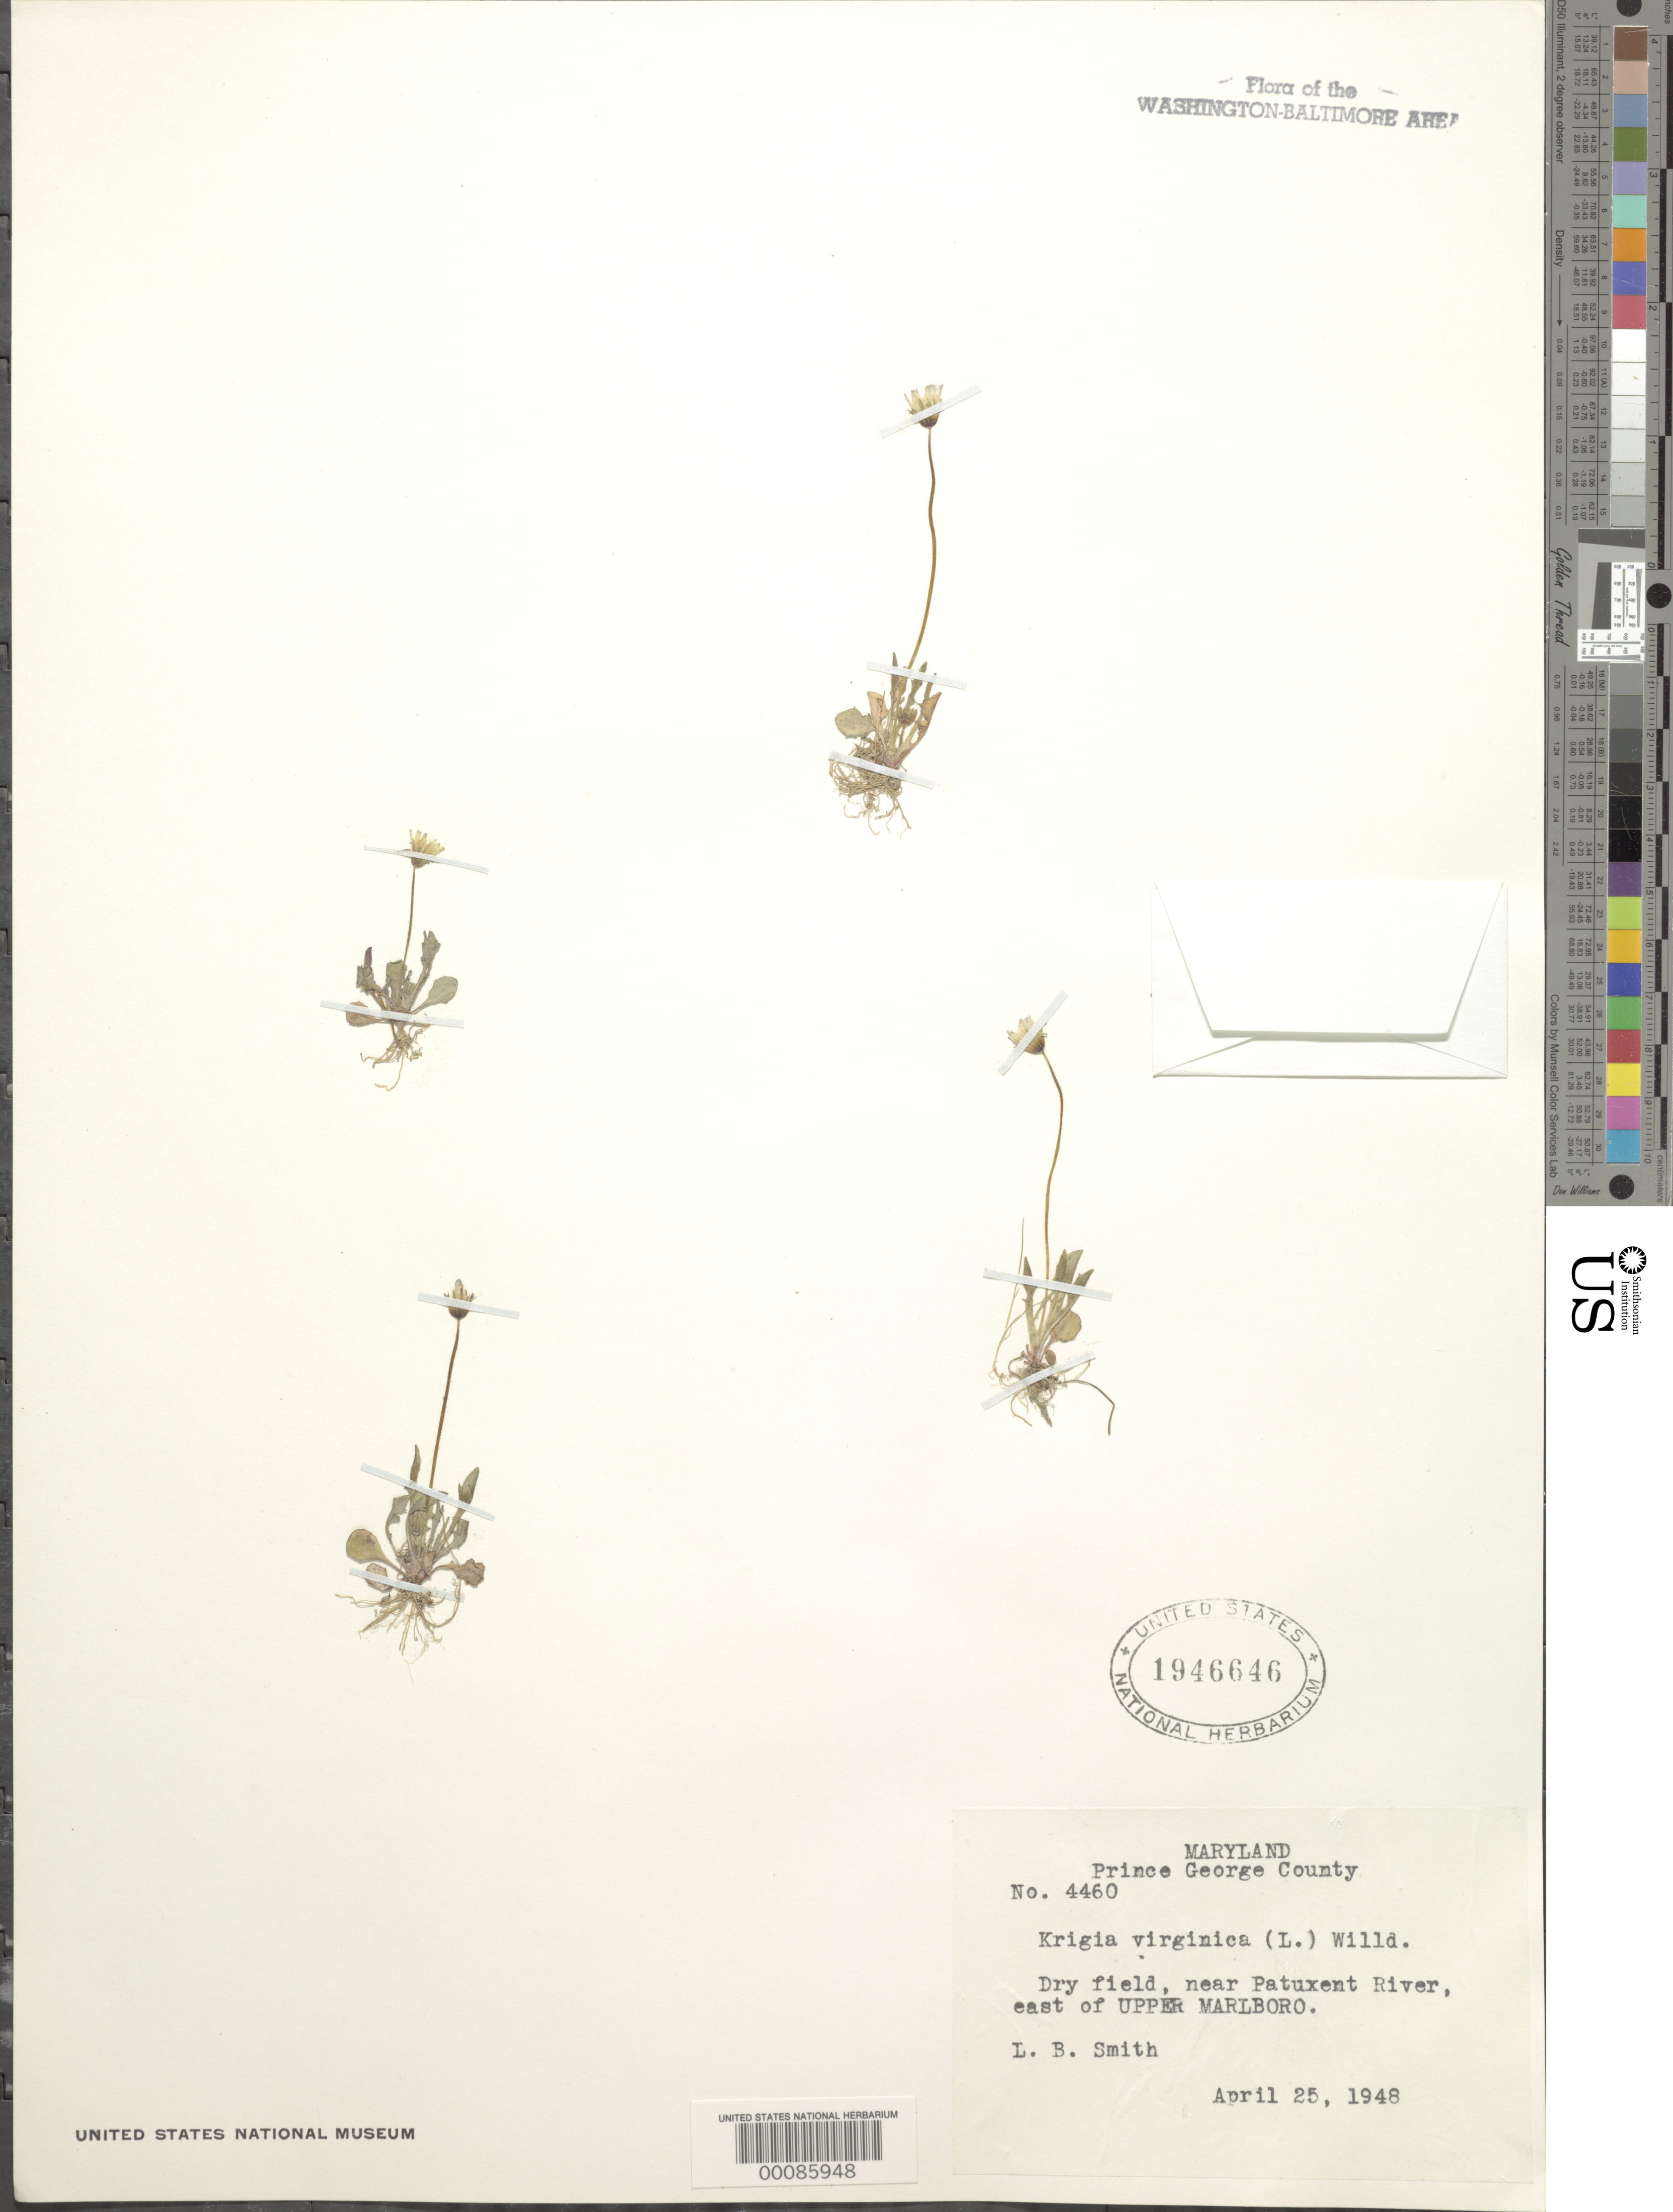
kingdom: Plantae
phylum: Tracheophyta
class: Magnoliopsida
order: Asterales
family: Asteraceae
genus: Krigia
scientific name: Krigia virginica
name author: (L.) Willd.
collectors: L. Smith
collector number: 4460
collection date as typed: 25 Apr 1948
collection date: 1948-04-25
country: United States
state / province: Maryland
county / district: Prince George's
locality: East of Upper Marlboro near Patuxent River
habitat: Dry field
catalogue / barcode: US 1946646